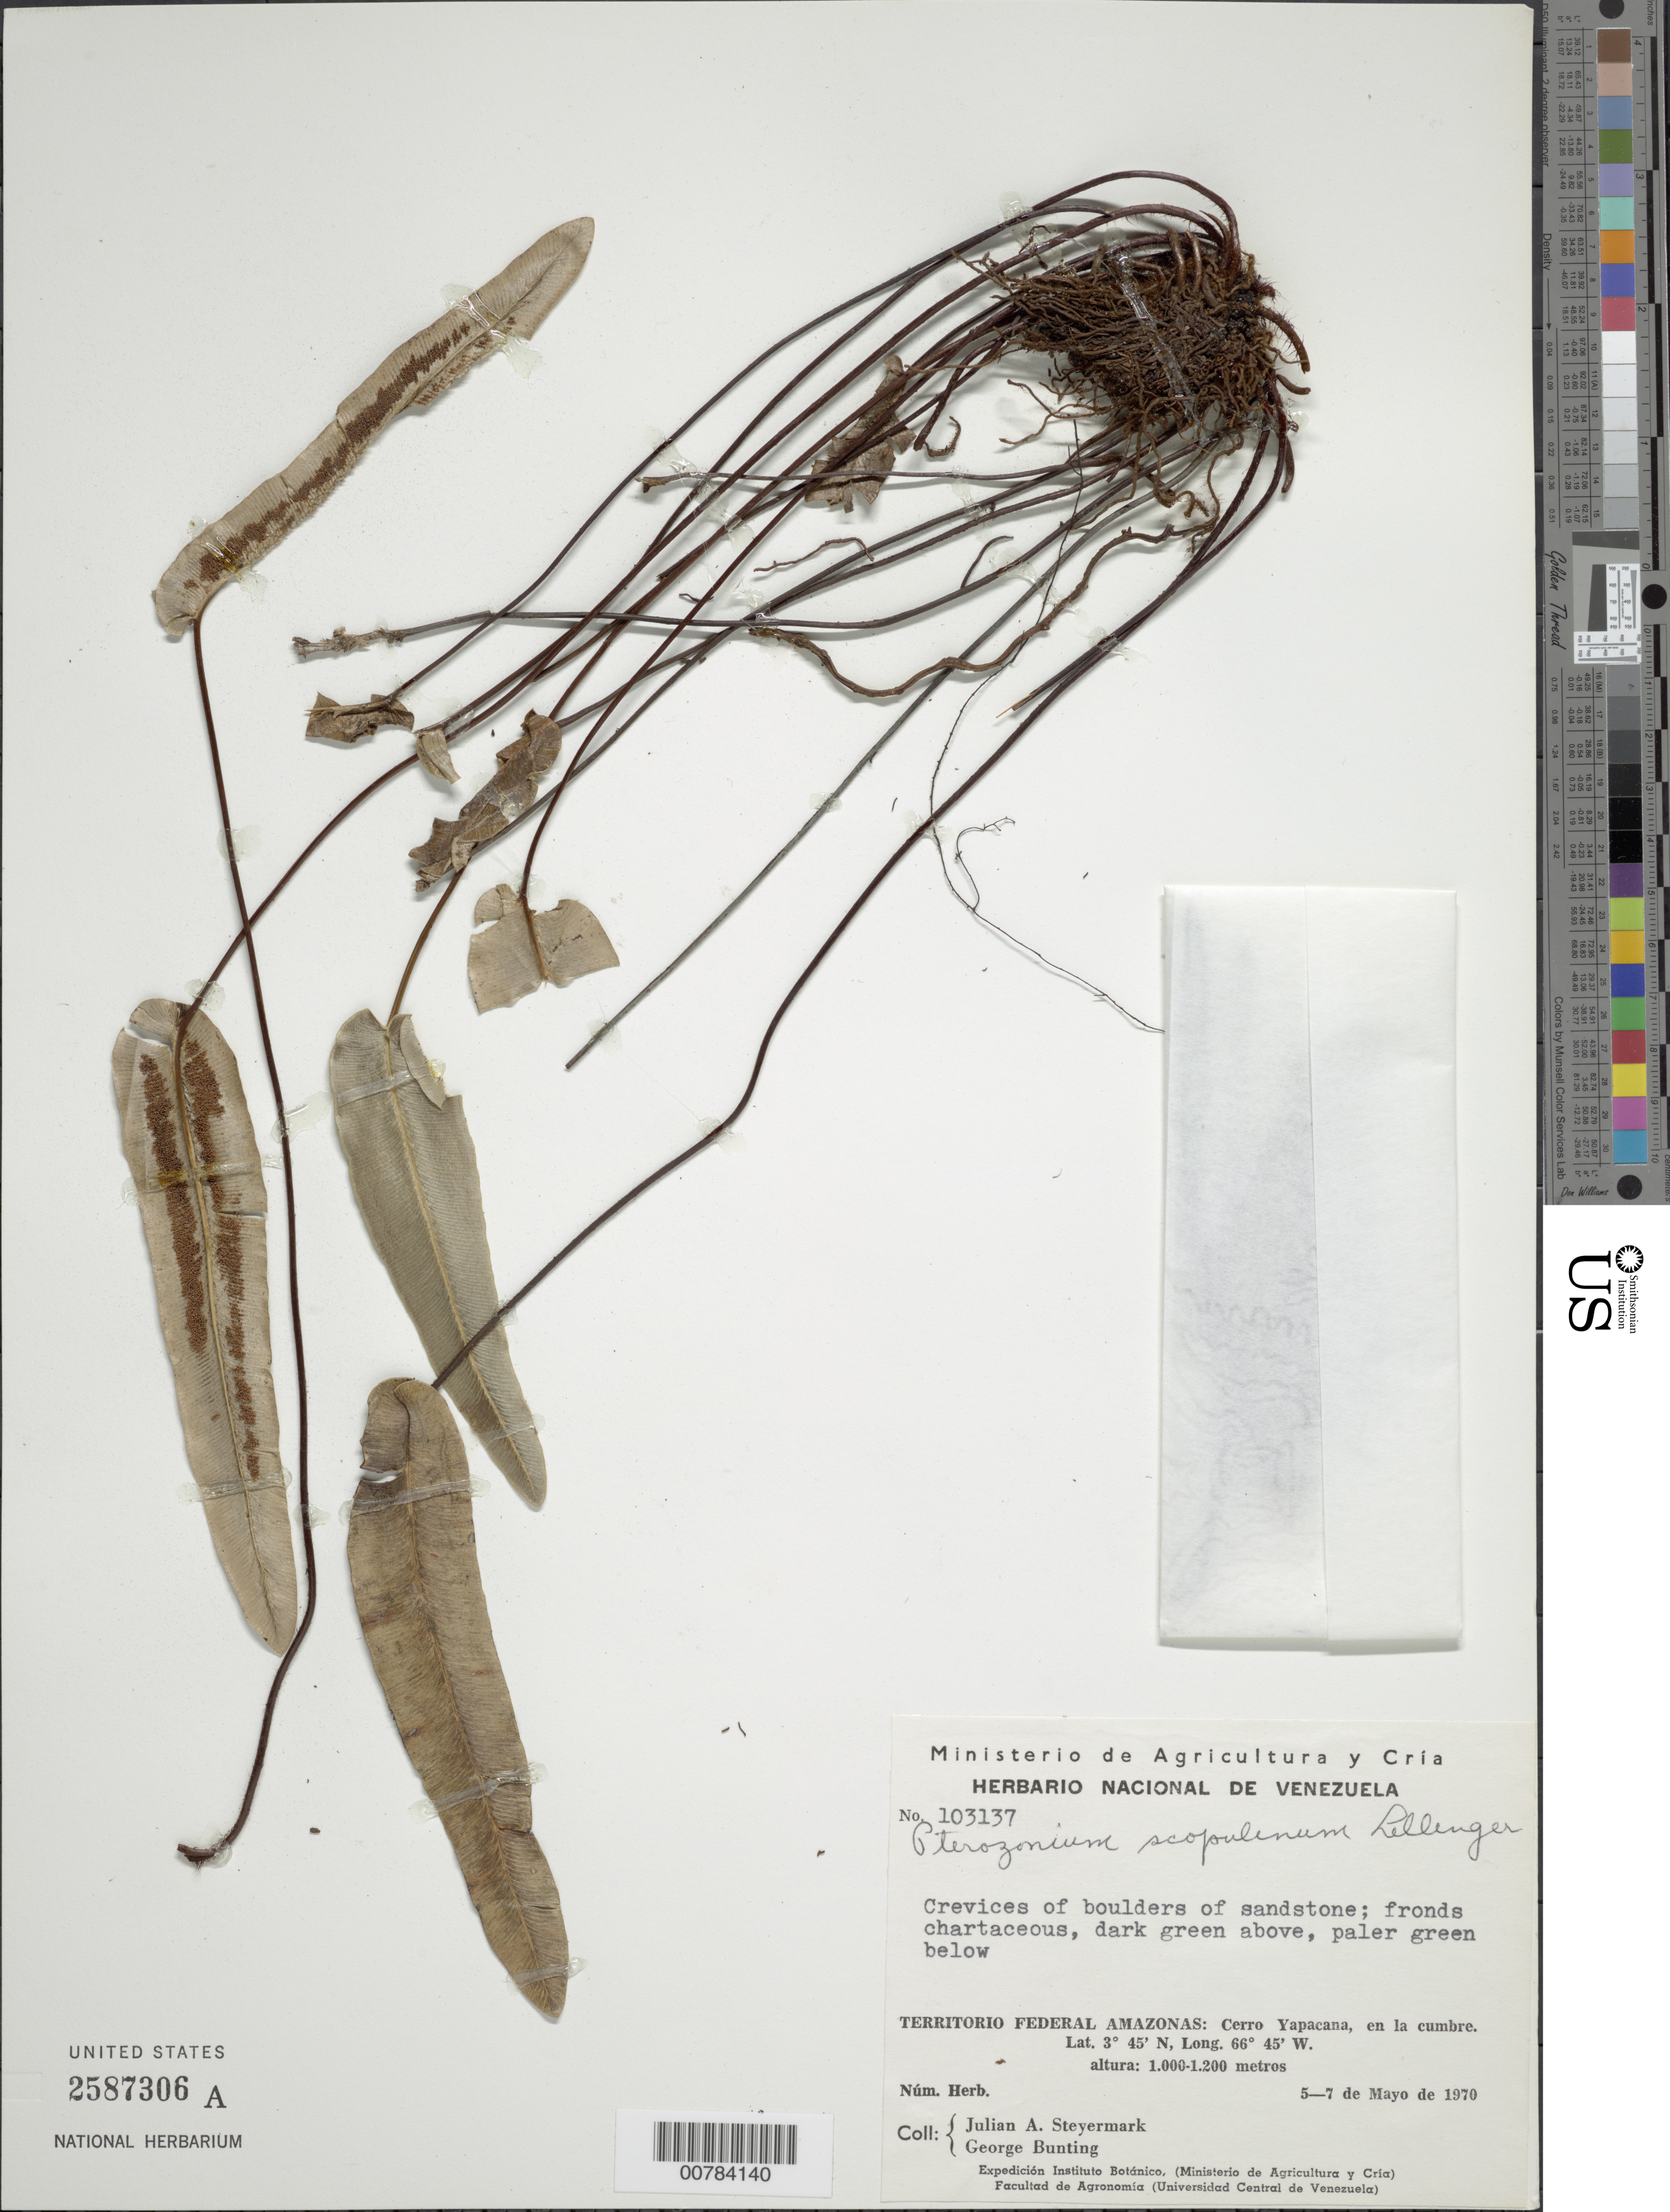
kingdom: Plantae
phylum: Tracheophyta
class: Polypodiopsida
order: Polypodiales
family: Pteridaceae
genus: Pterozonium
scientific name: Pterozonium scopulinum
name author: Lellinger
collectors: J. Steyermark & G. S. Bunting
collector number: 103137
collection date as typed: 5-May-70 to 7-May-70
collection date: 1970-05-05/1970-05-07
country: Venezuela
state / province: Amazonas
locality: Cerro Yapacána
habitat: Crevices of boulders of sandstone; en la cumbre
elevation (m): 1000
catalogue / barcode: US 2587306A